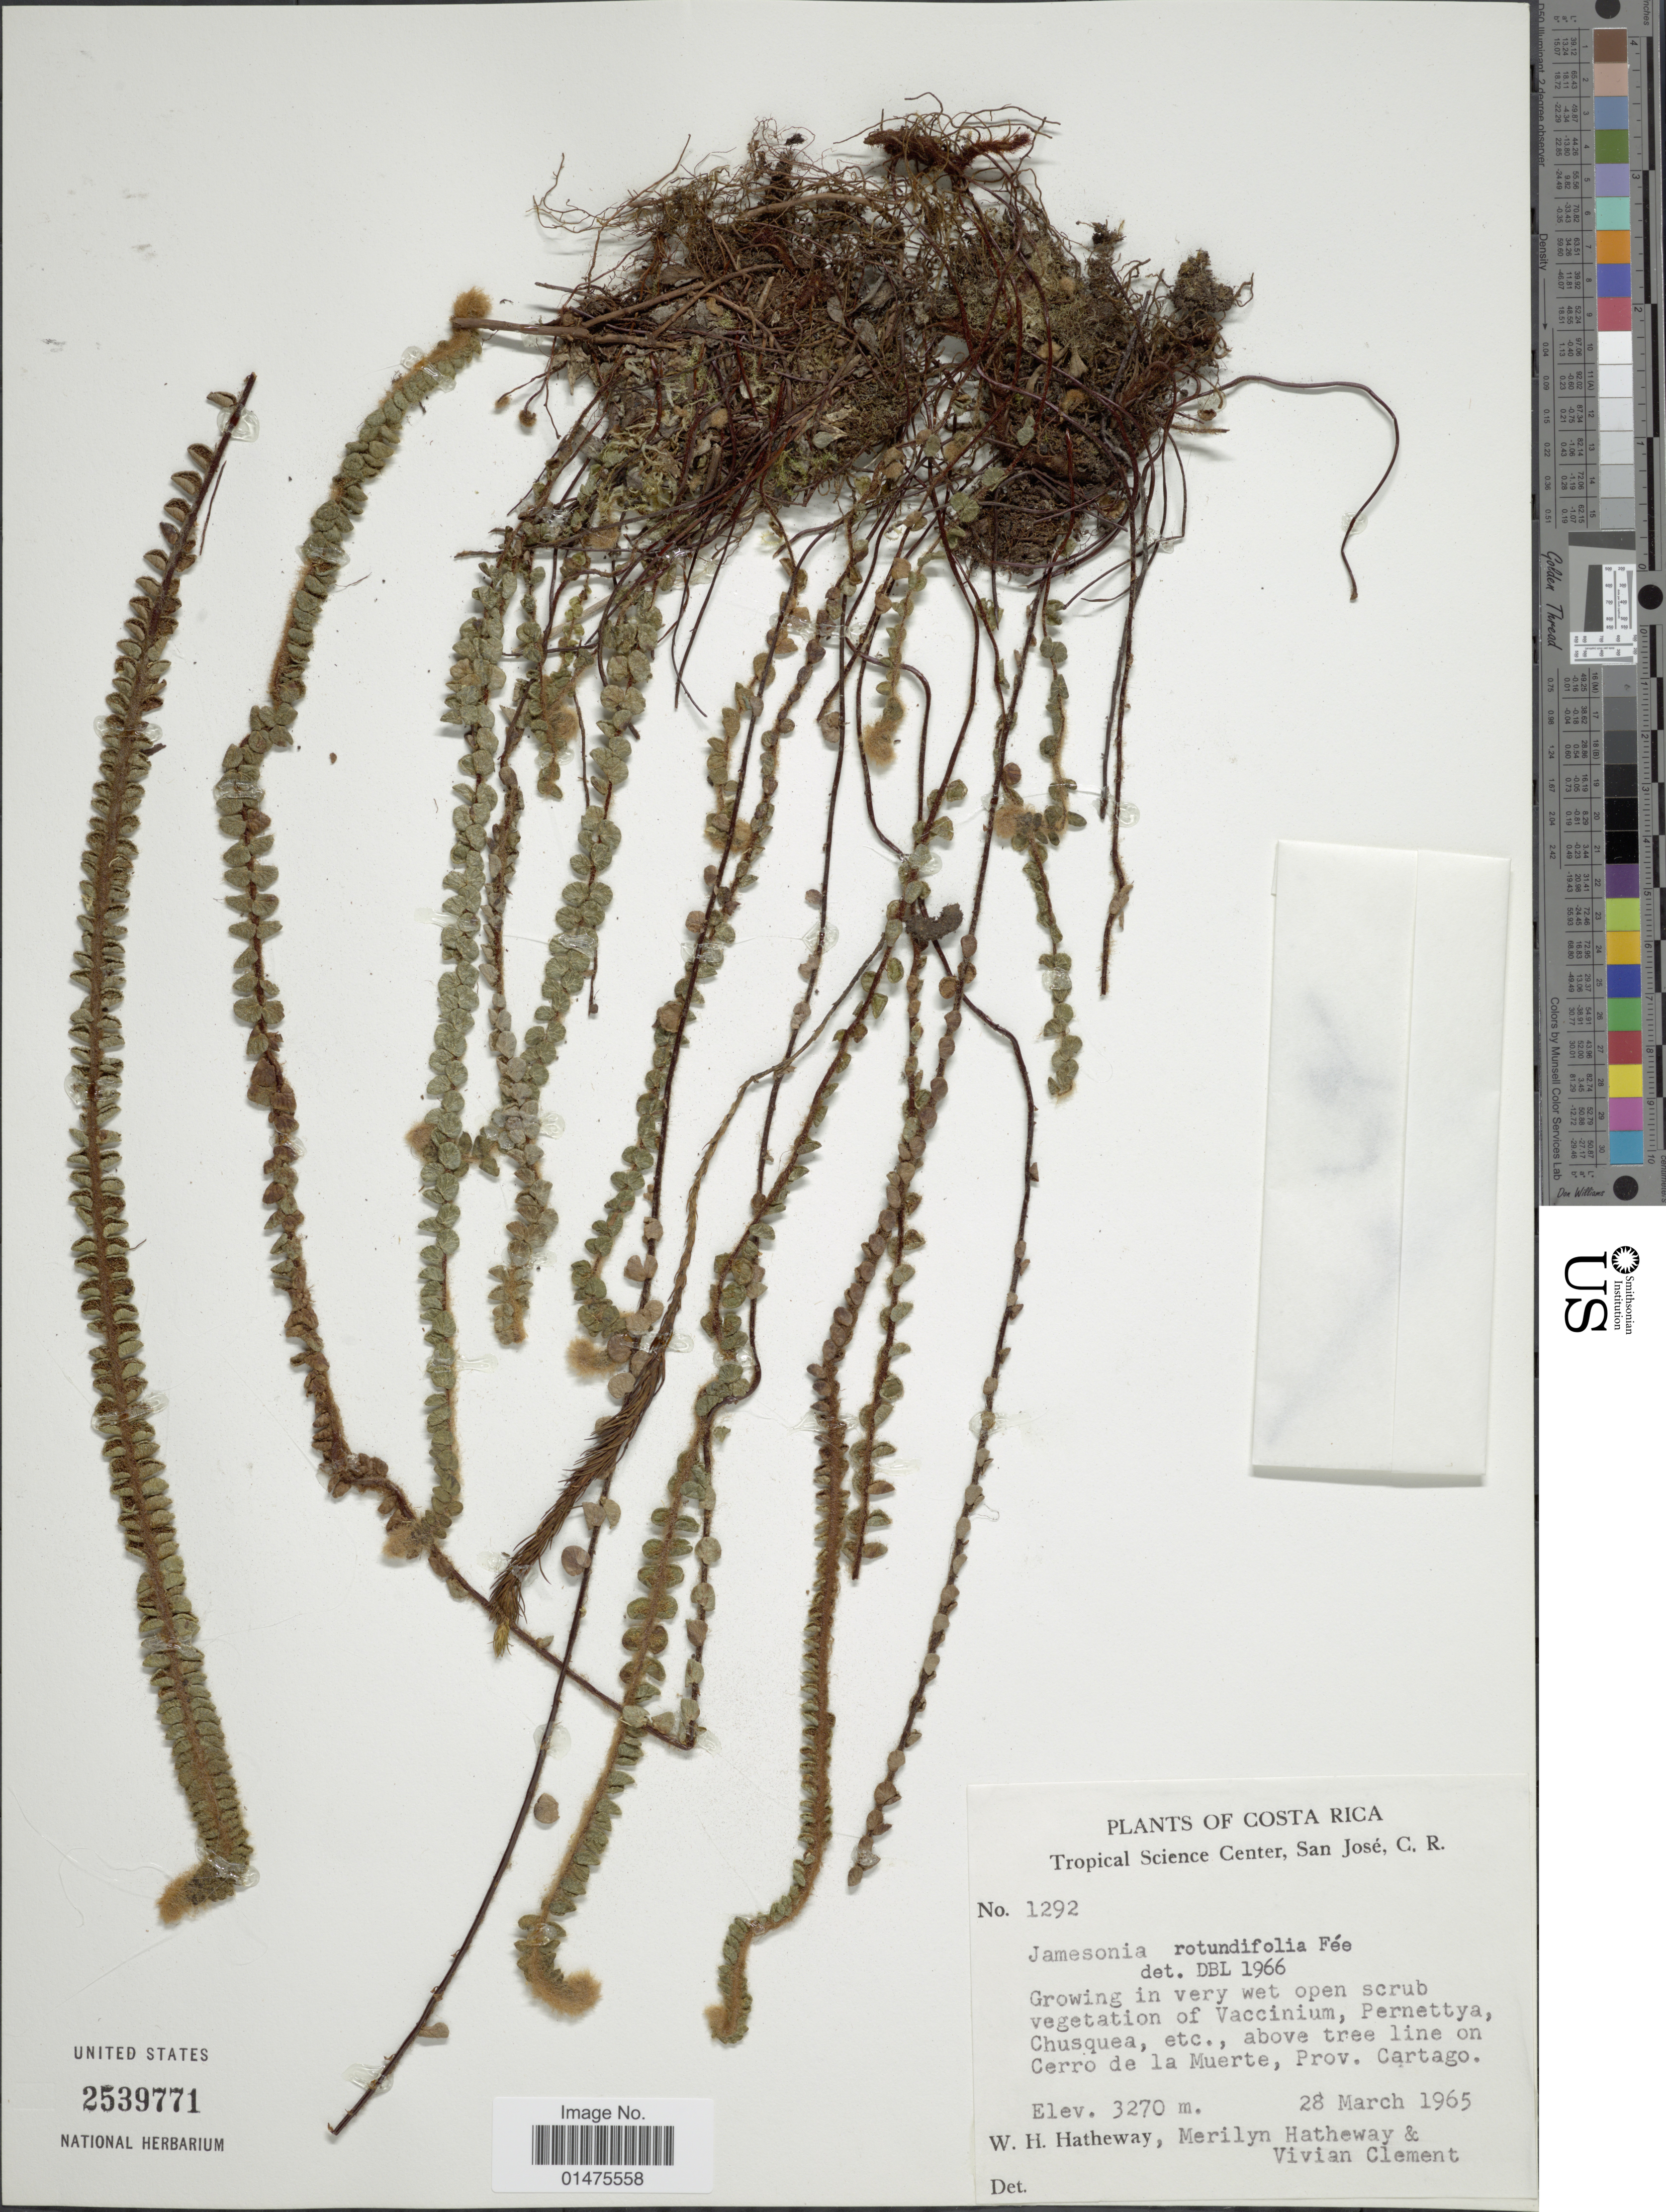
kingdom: Plantae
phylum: Tracheophyta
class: Polypodiopsida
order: Polypodiales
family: Pteridaceae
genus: Jamesonia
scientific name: Jamesonia rotundifolia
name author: Fée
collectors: W. H. Hatheway, M. Hatheway & V. Clement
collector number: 1292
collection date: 1965-03-28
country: Costa Rica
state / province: Cartago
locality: Above tree line on Cerro de la Muerte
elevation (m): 3270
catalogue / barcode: US 2539771